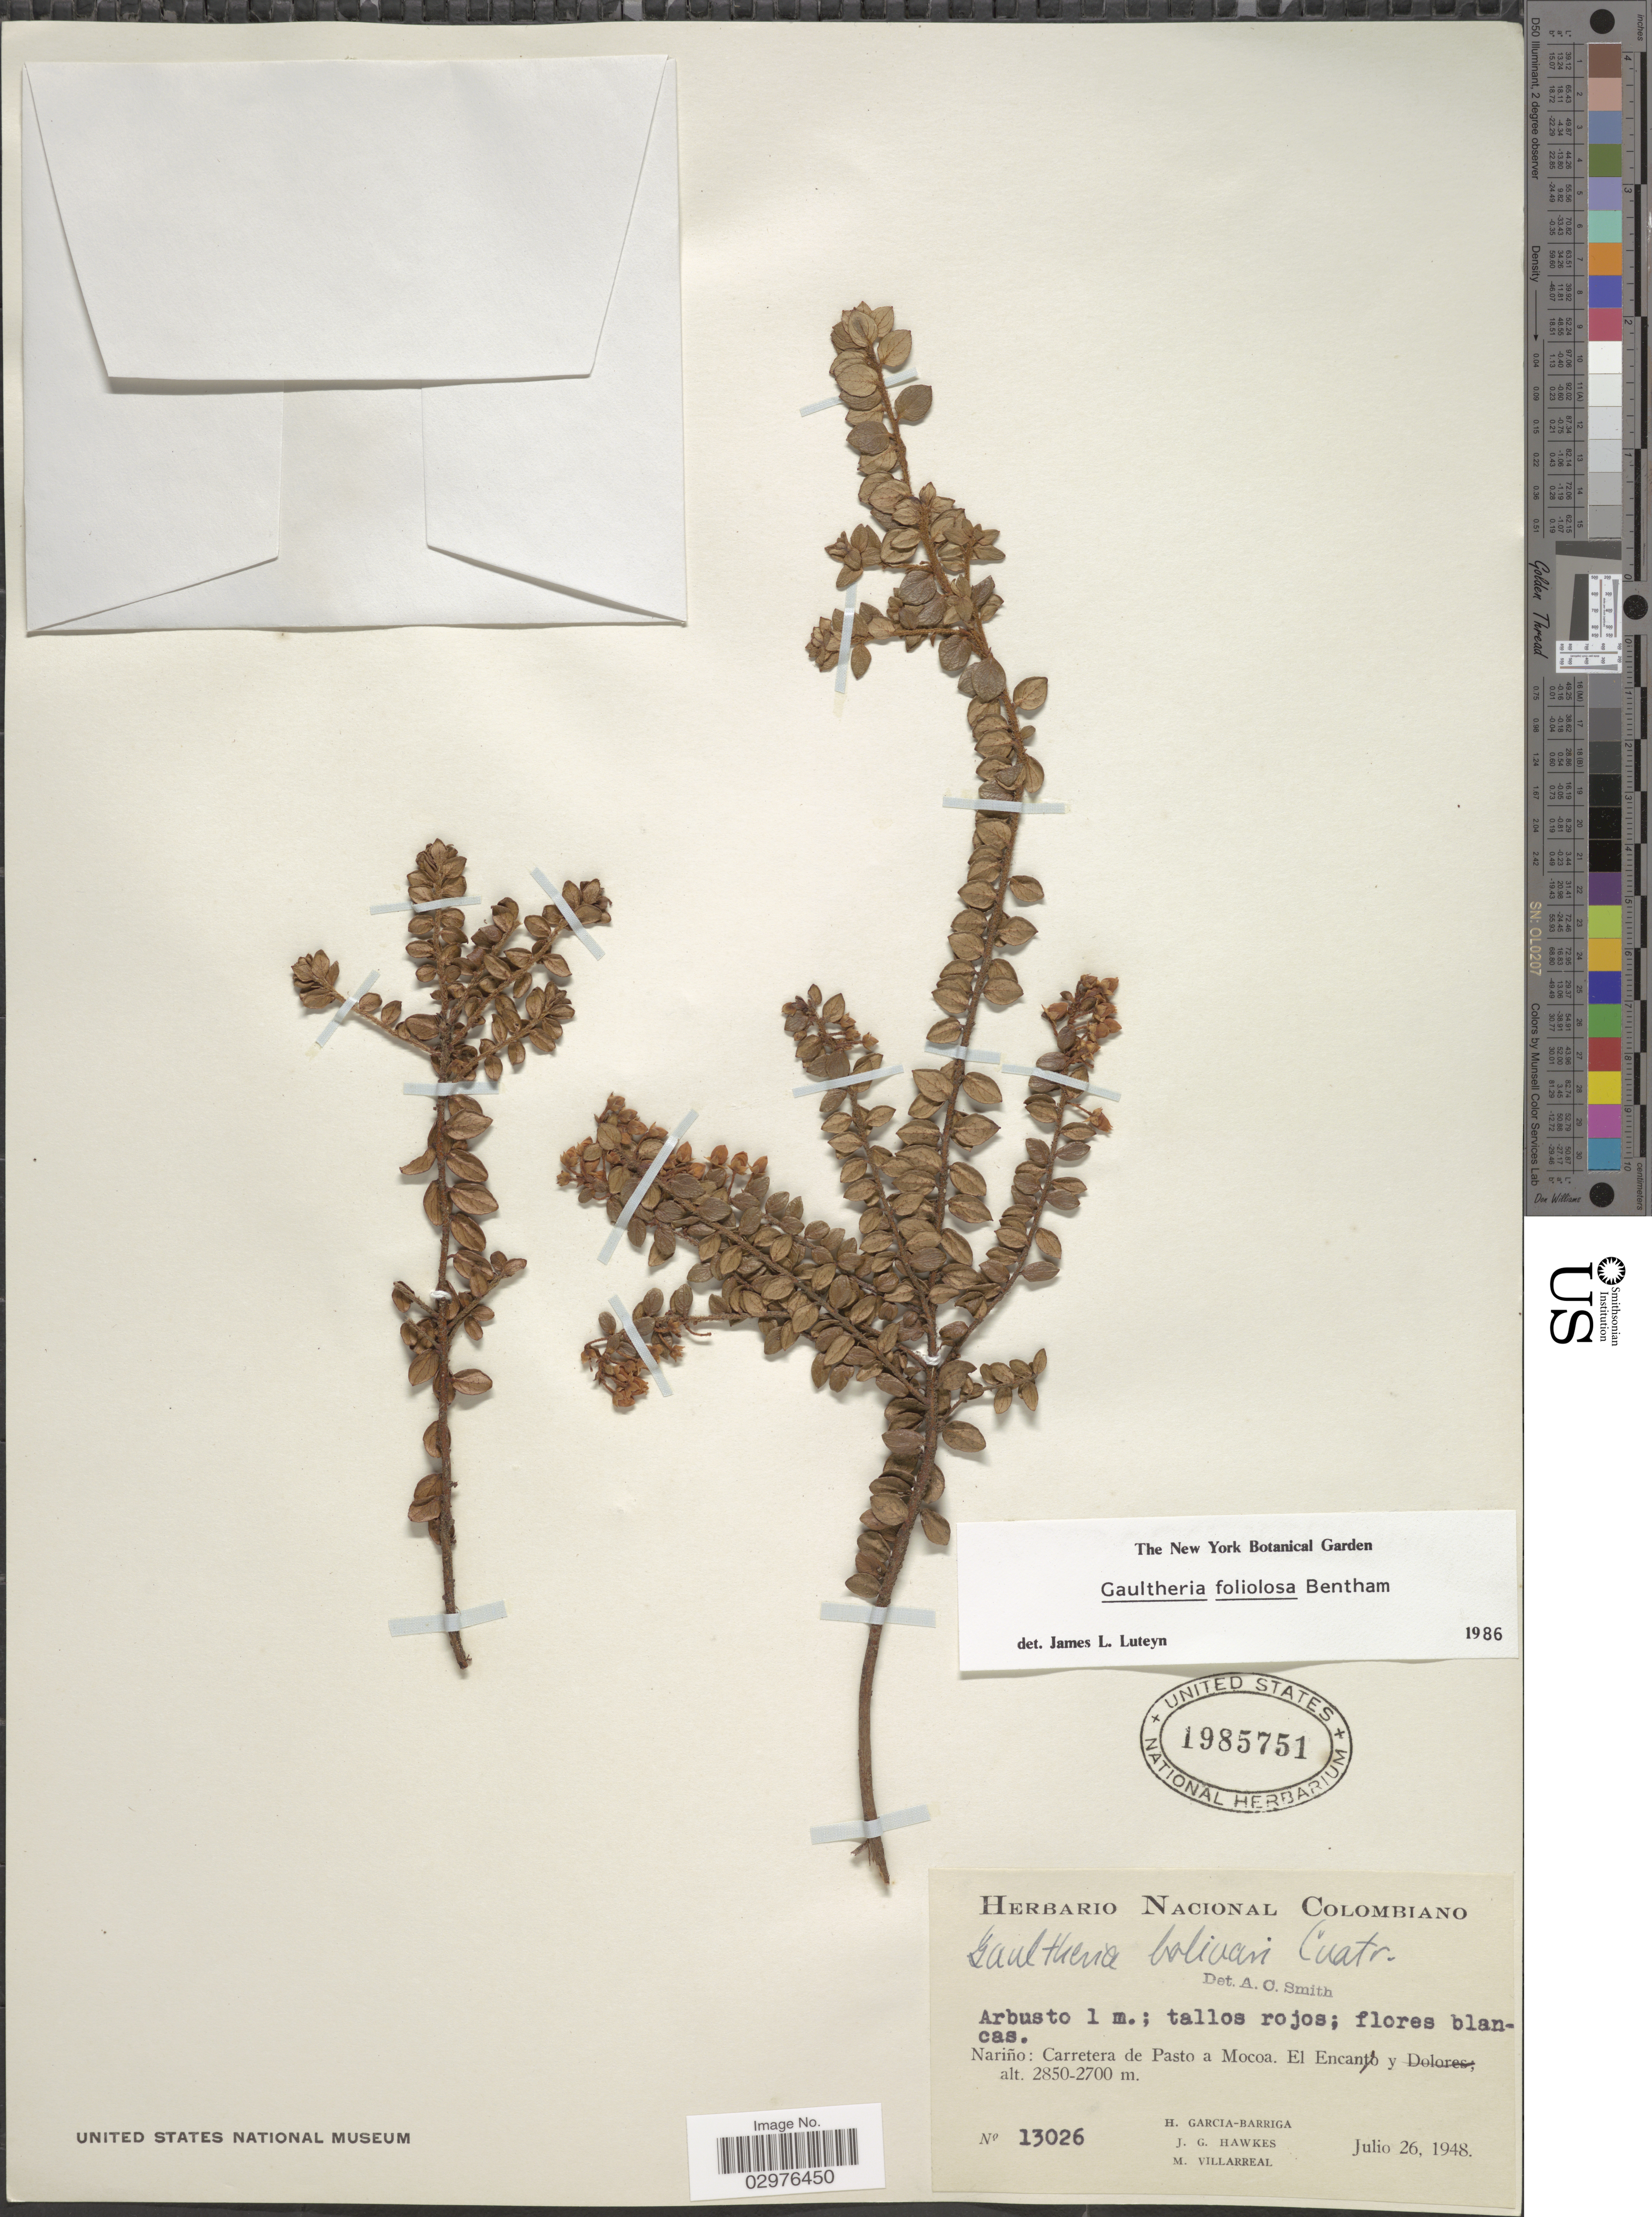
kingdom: Plantae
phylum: Tracheophyta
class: Magnoliopsida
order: Ericales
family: Ericaceae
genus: Gaultheria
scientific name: Gaultheria foliolosa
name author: Benth.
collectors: H. García Barriga, J. Hawkes & M. Villarreal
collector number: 13026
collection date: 1948-07-26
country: Colombia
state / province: Nariño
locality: Carretera de Pasto a Mocoa. El Encano.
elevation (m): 2700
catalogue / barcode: US 1985751